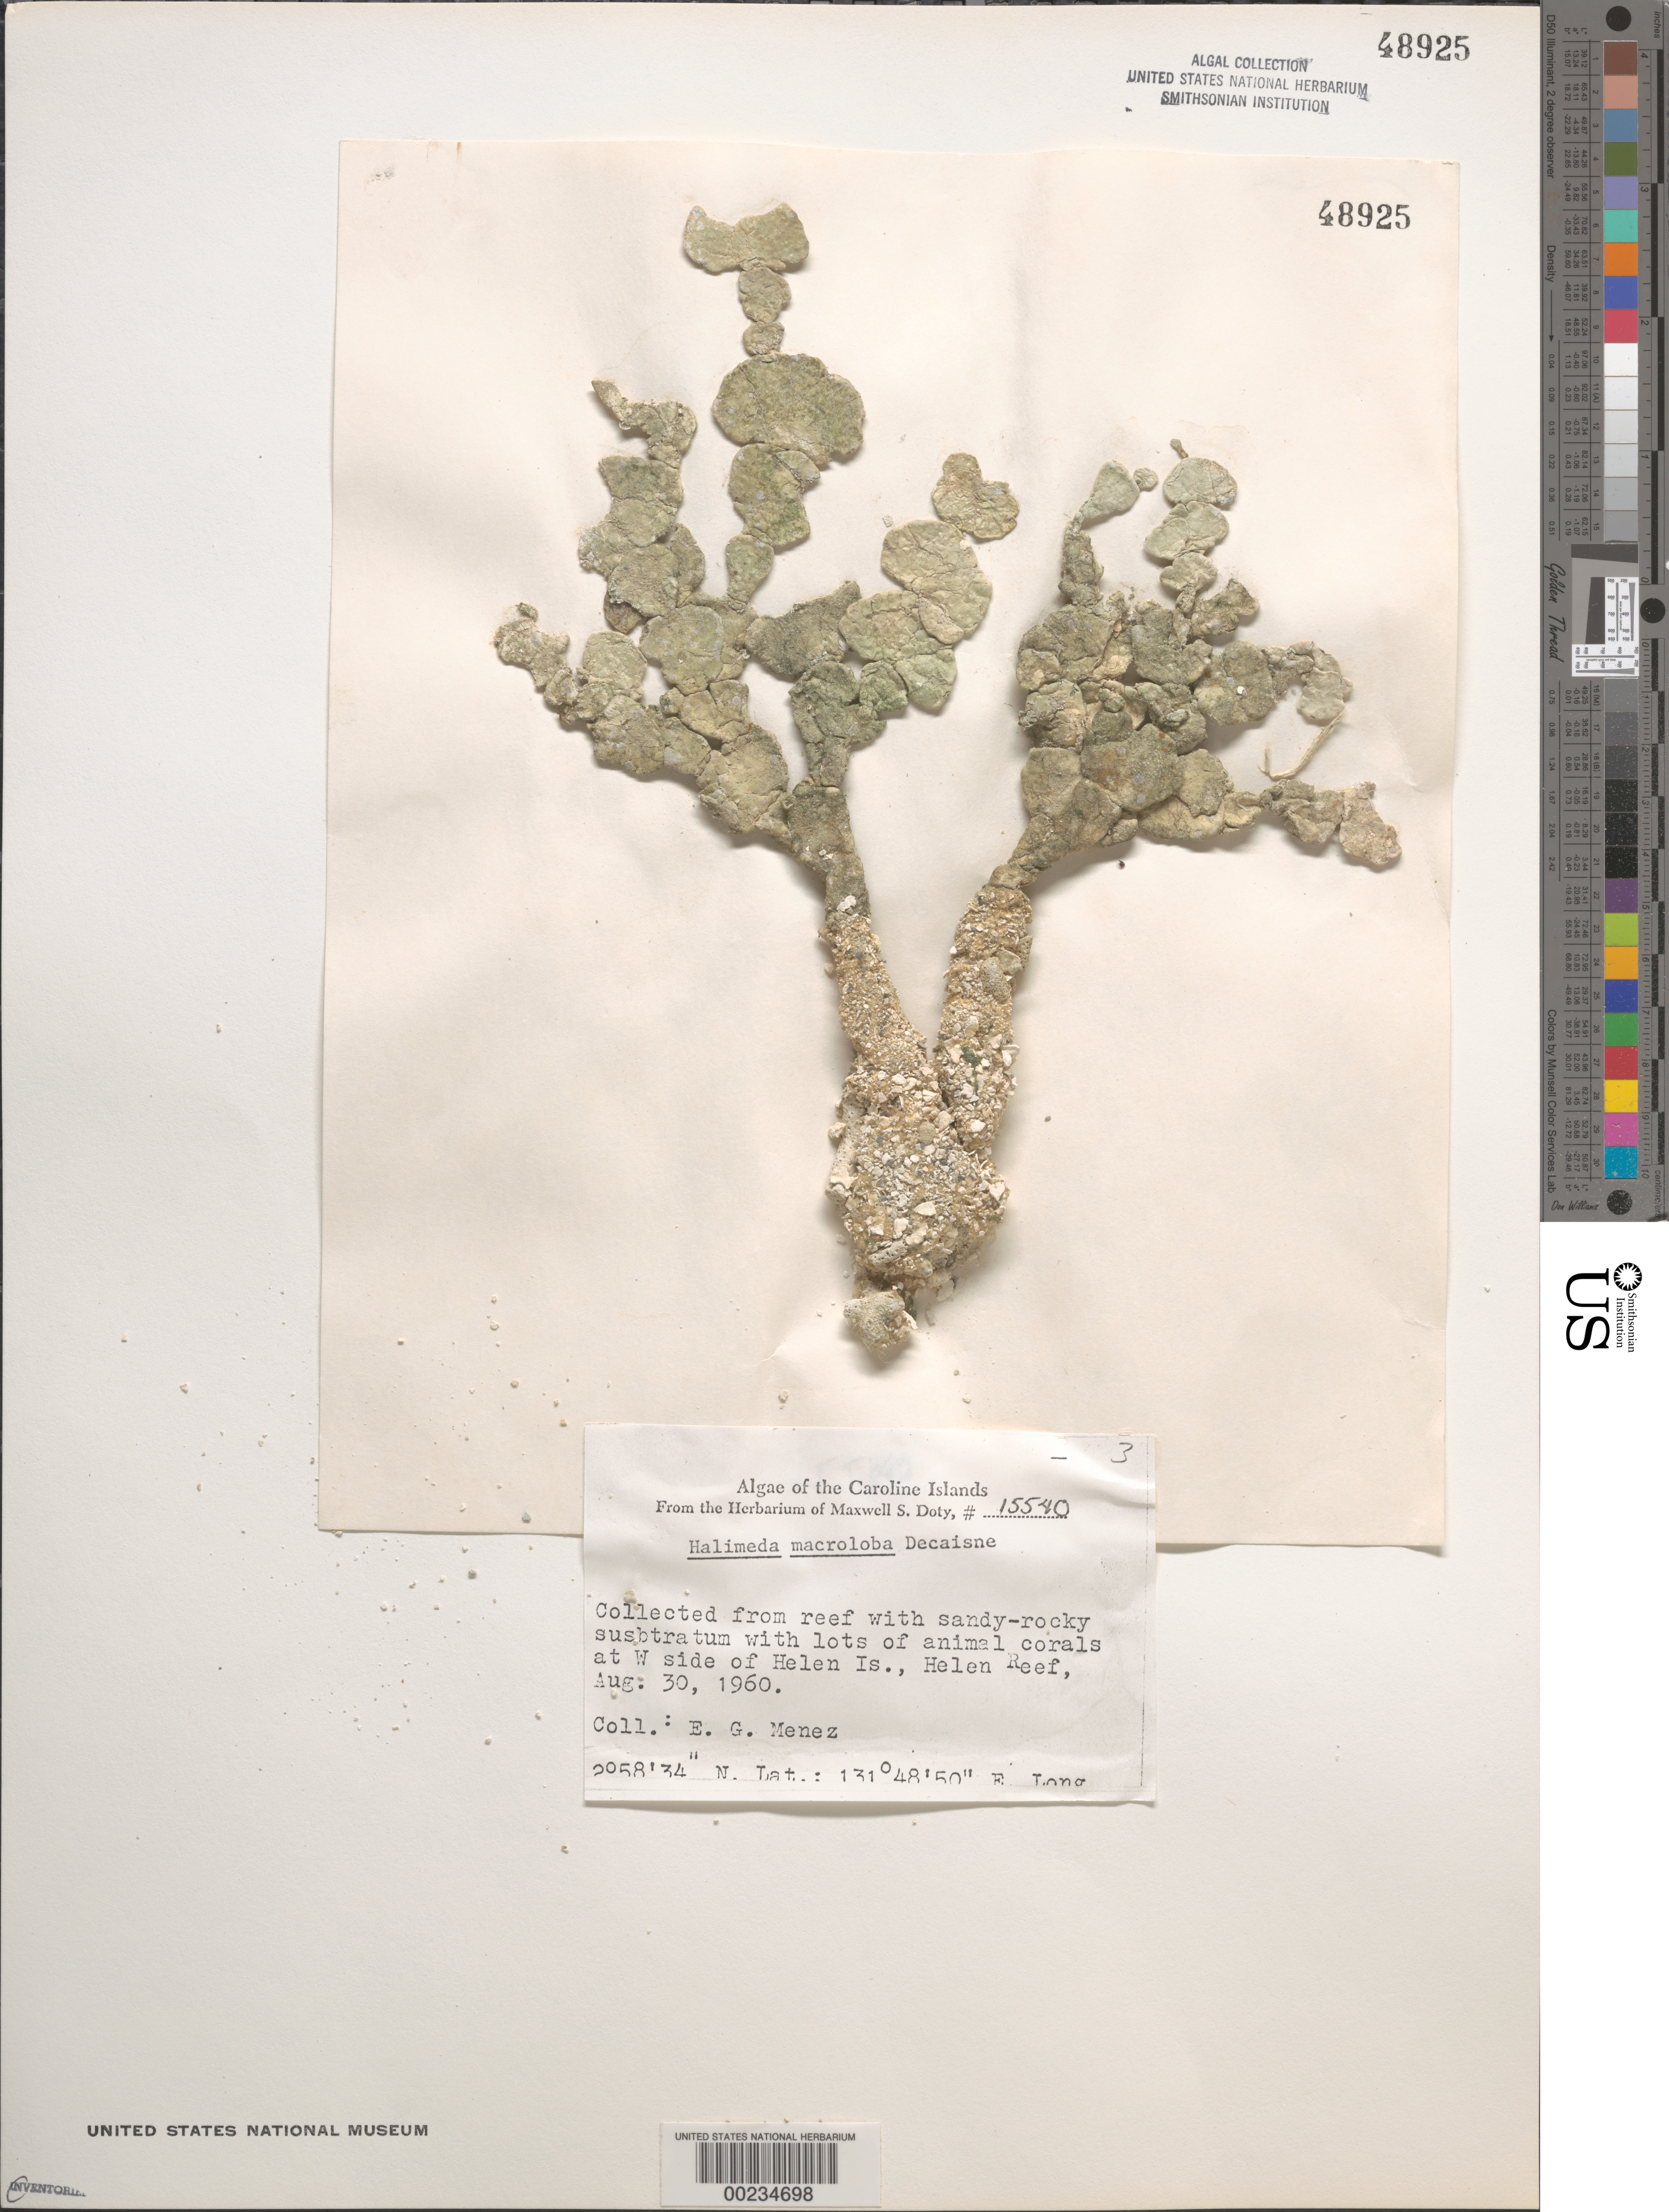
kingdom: Plantae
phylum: Chlorophyta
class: Ulvophyceae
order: Bryopsidales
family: Halimedaceae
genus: Halimeda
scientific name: Halimeda macroloba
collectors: Meñez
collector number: MSD 15540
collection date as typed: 30 Aug 1960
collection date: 1960-08-30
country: Palau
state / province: Belau Outliers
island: Helen Atoll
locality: Helen Reef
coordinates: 2 58' 34" N, 131 48' 50" E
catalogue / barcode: US 48925